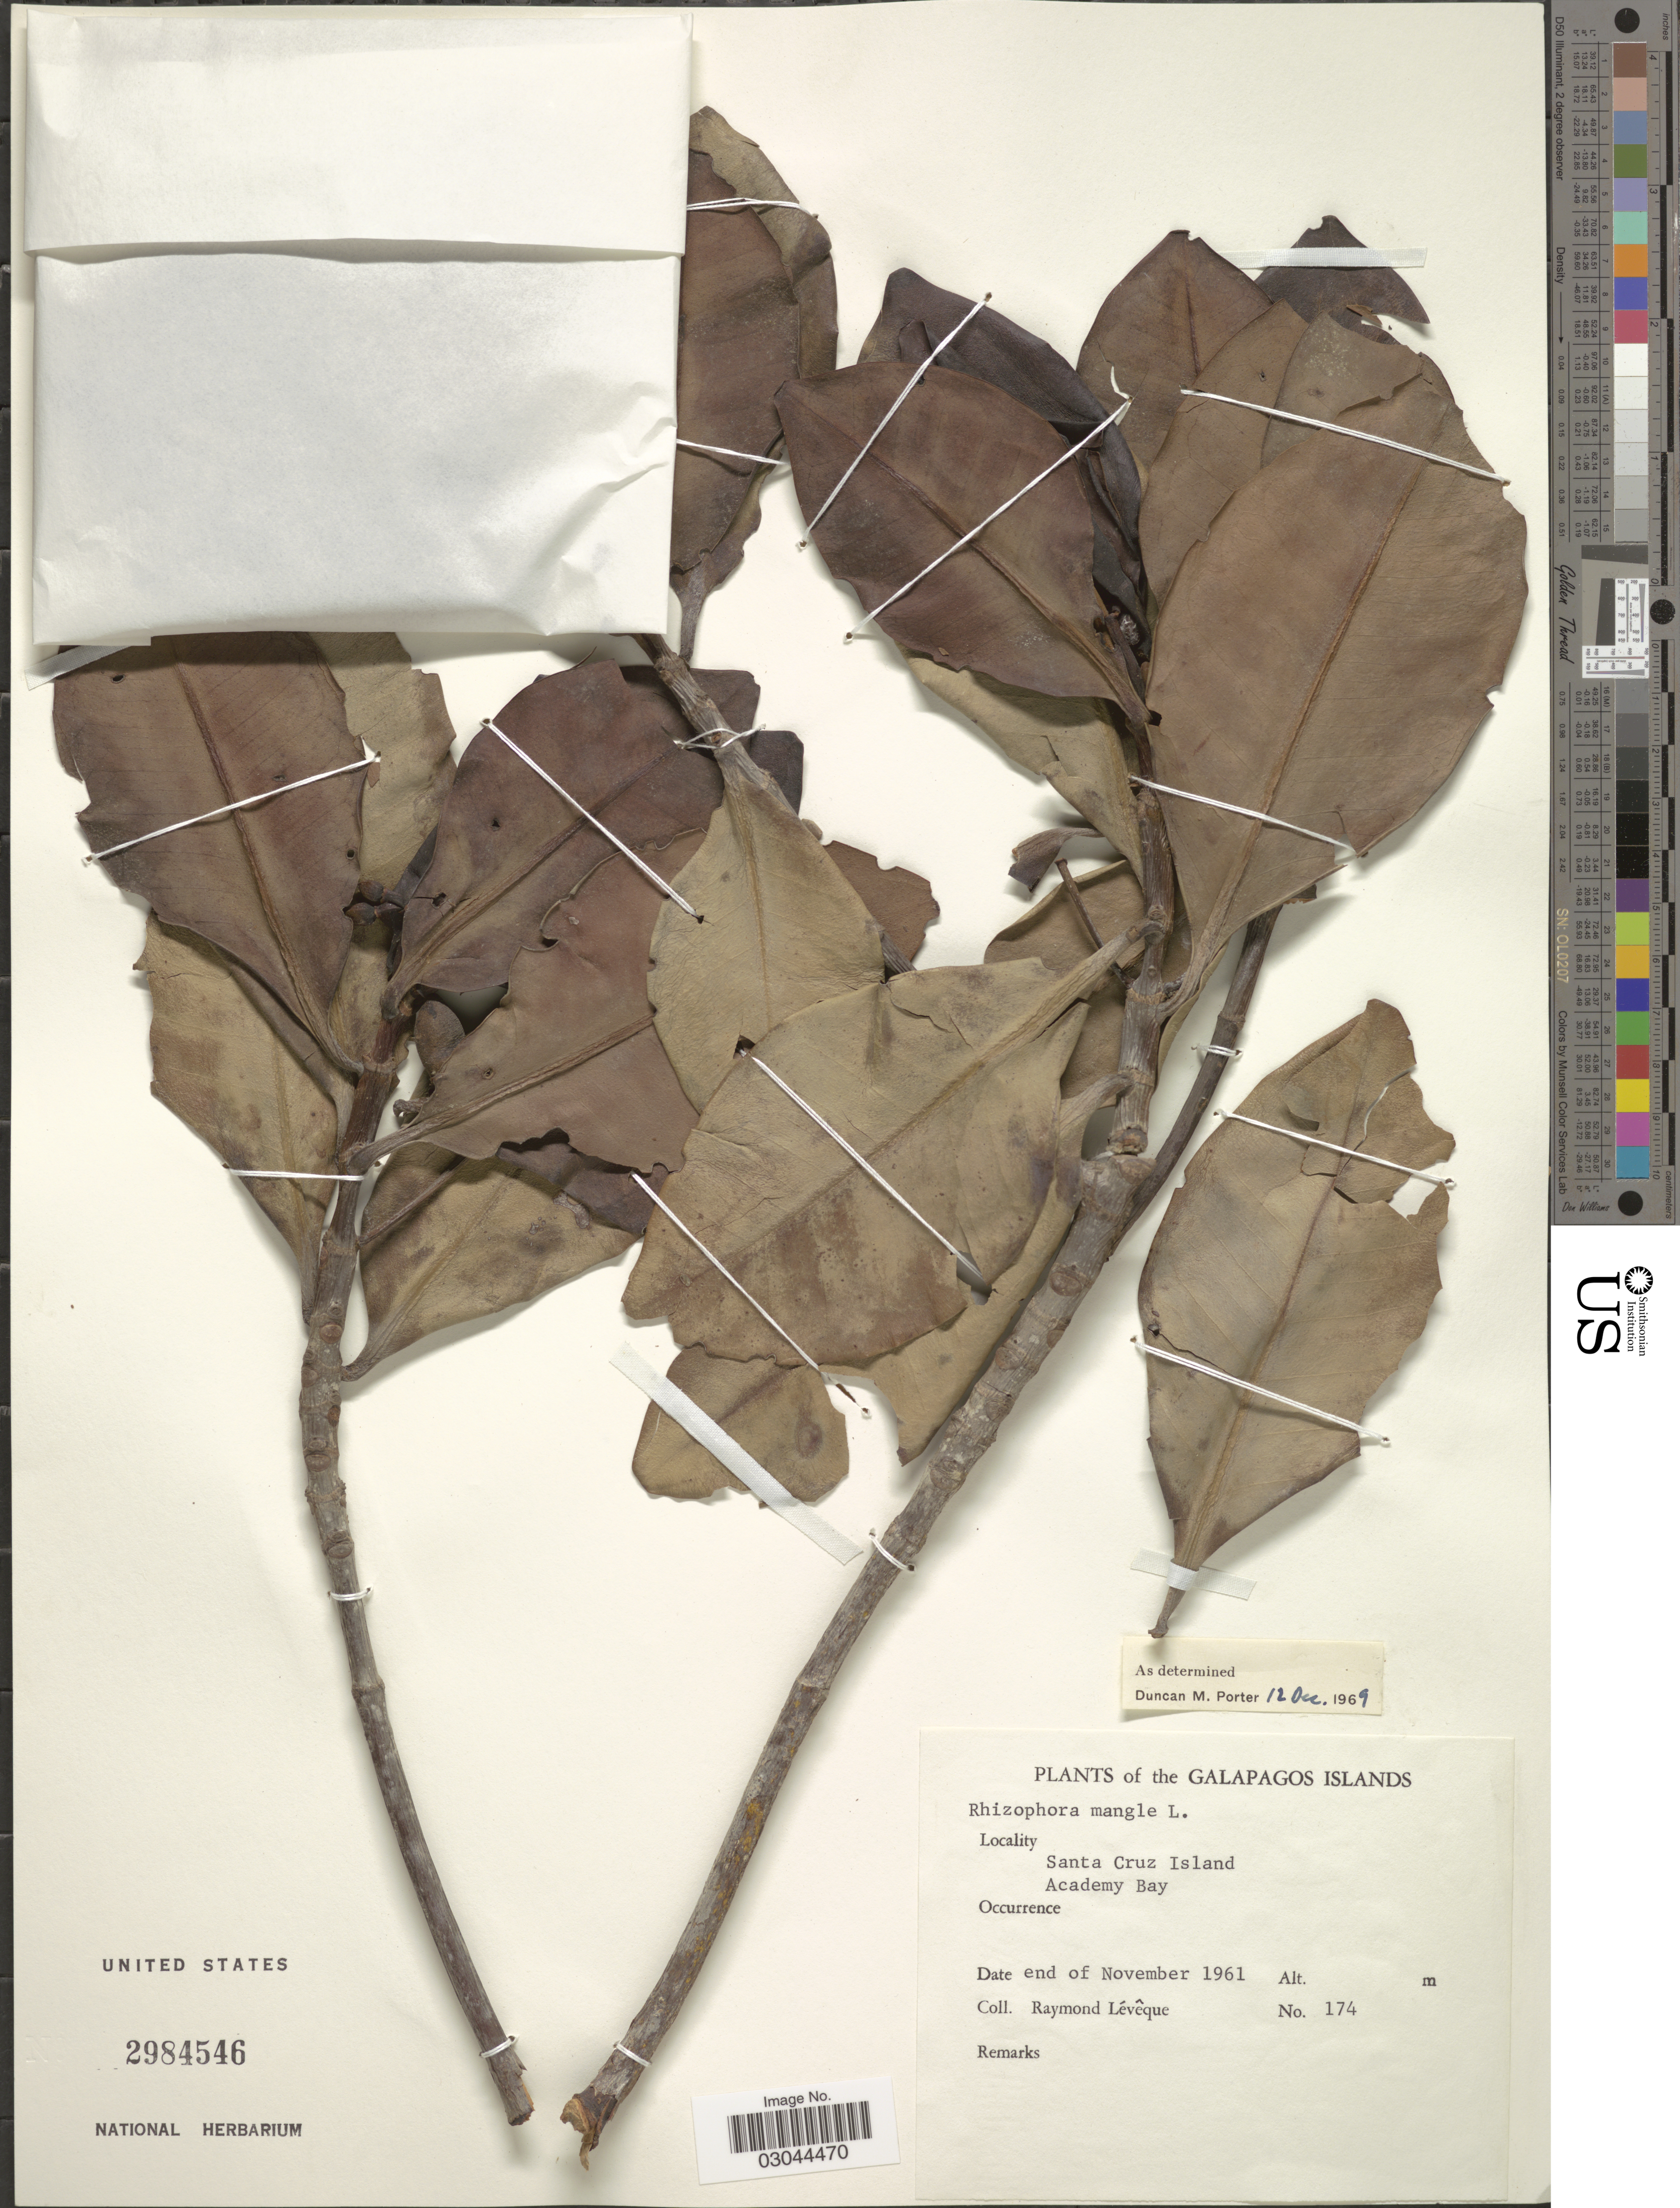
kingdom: Plantae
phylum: Tracheophyta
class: Magnoliopsida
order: Malpighiales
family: Rhizophoraceae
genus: Rhizophora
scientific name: Rhizophora mangle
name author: L.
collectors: R. Lévêque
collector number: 174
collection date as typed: End of November 1961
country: Ecuador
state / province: Colón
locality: The Galapagos Islands. Santa Cruz Island. Academy Bay.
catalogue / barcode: US 2984546